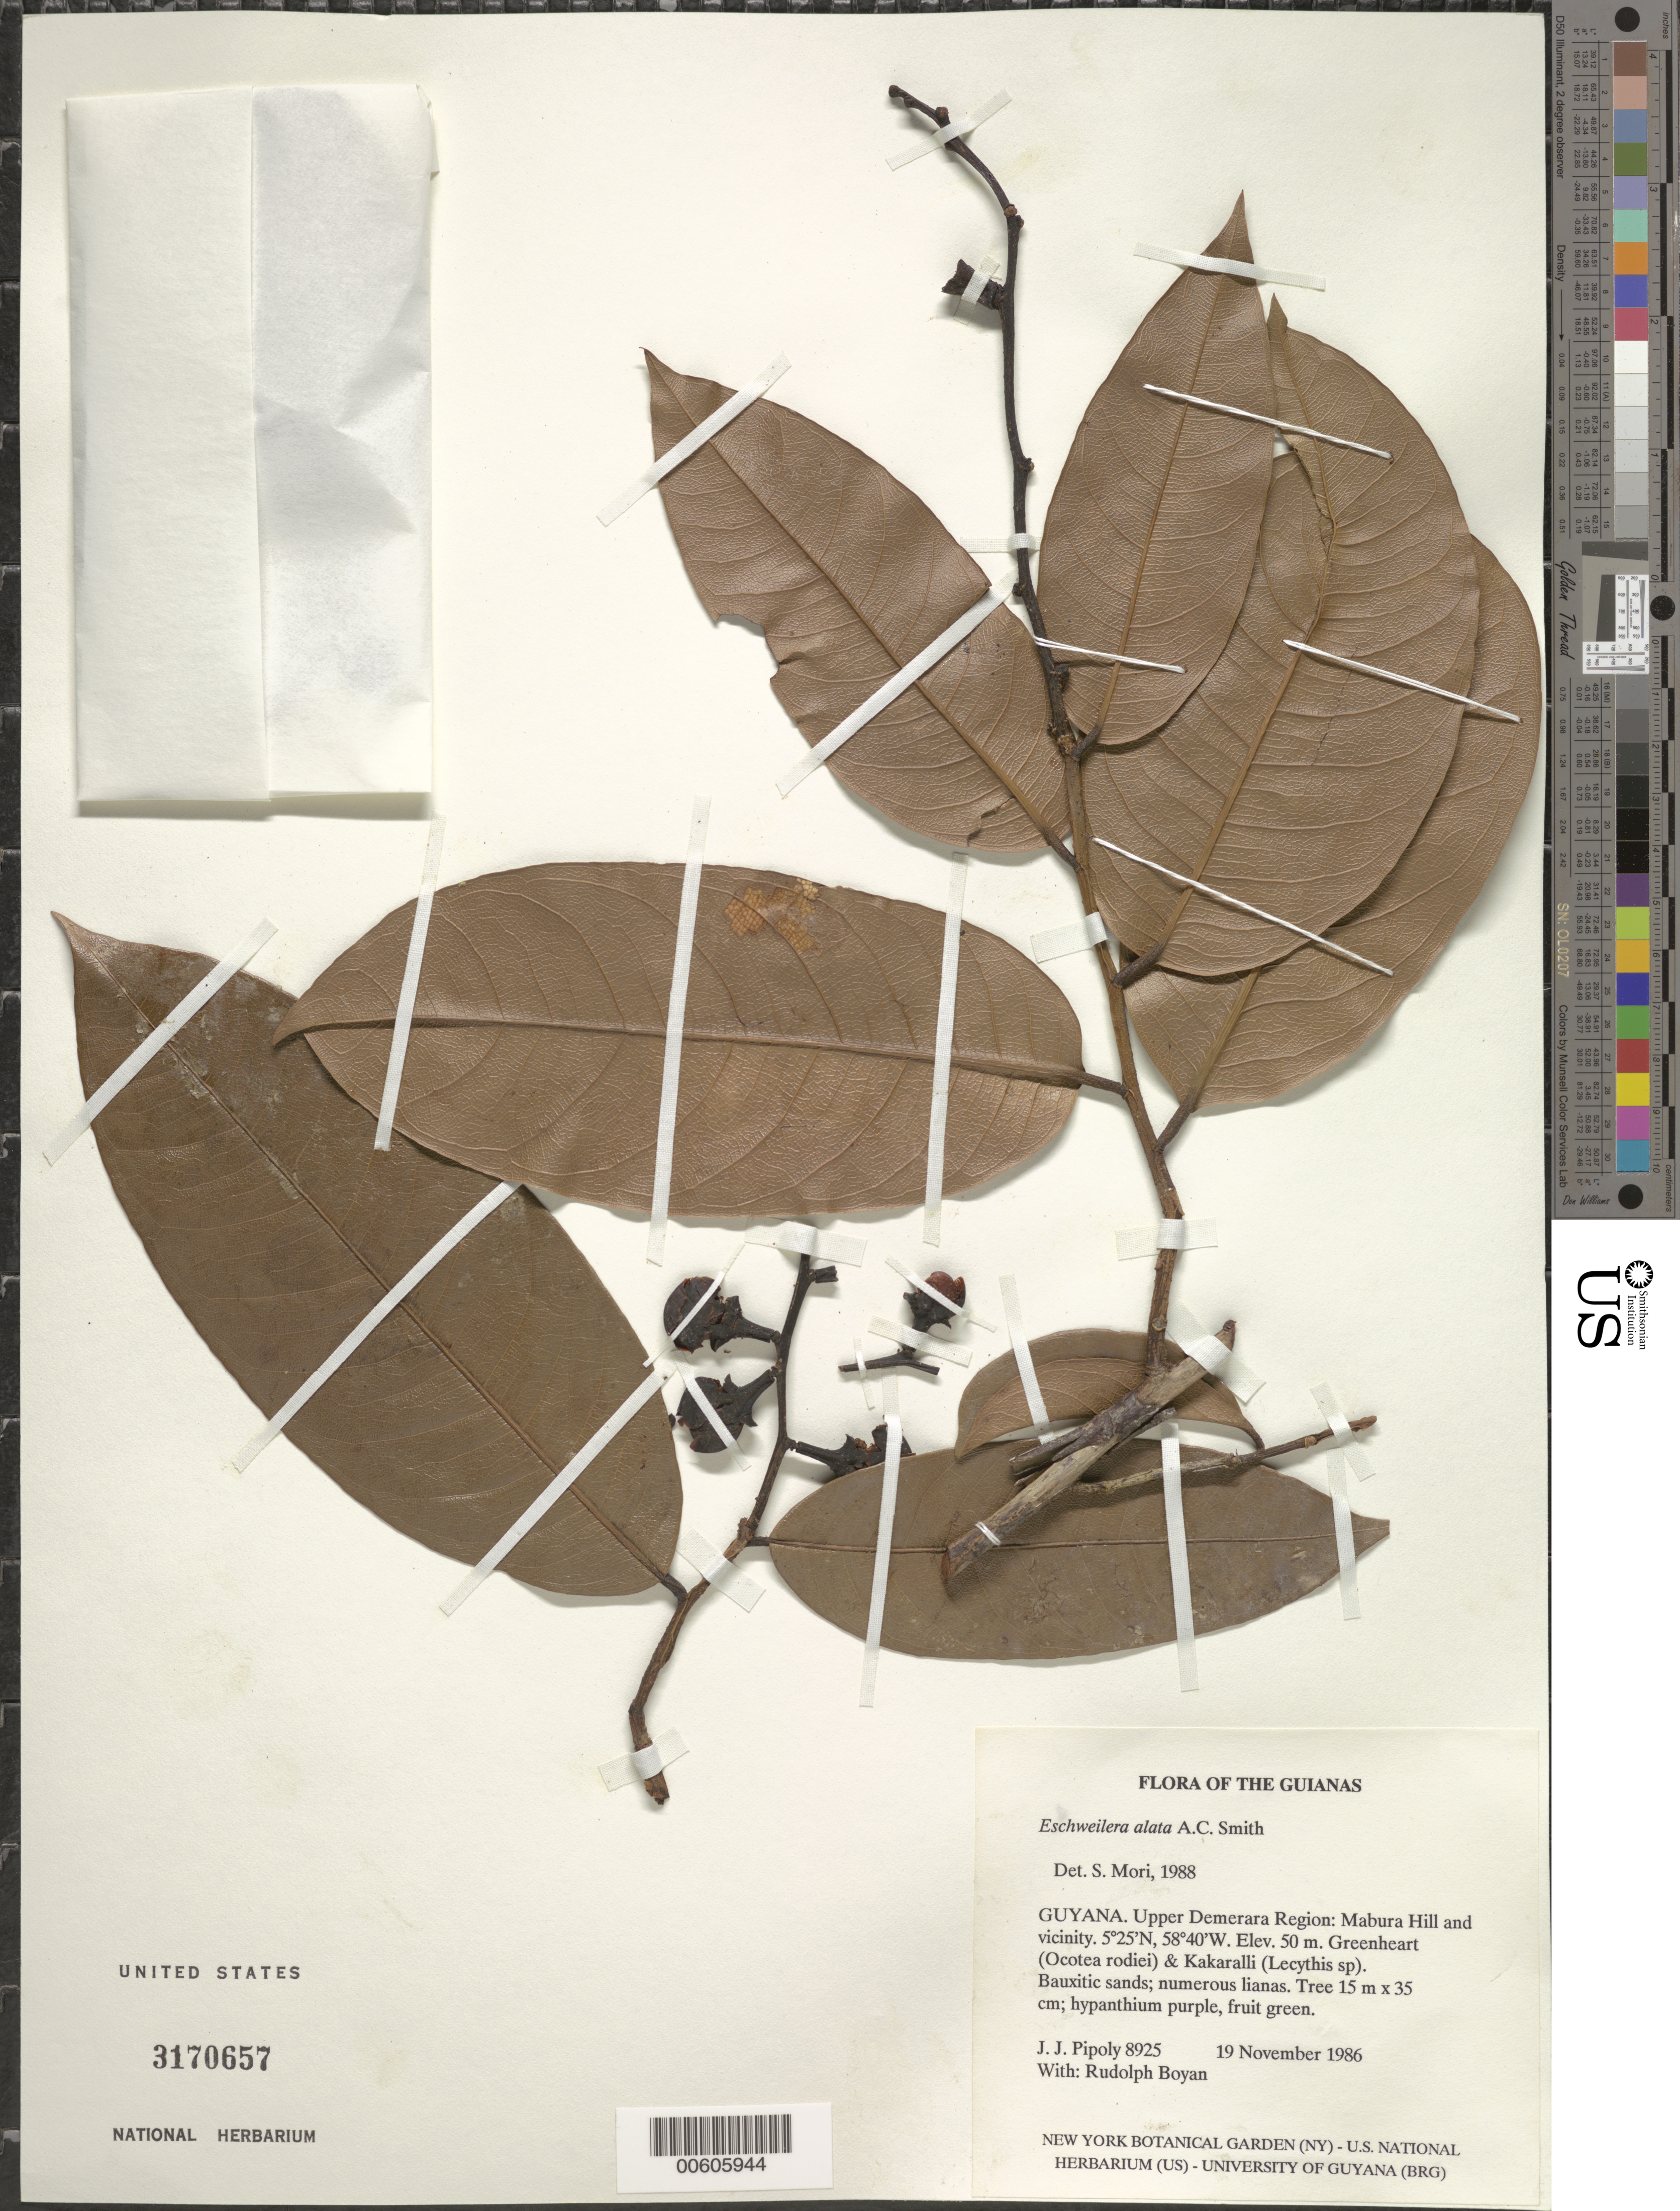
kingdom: Plantae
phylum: Tracheophyta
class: Magnoliopsida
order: Ericales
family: Lecythidaceae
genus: Eschweilera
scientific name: Eschweilera alata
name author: A.C. Sm.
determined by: Mori, Scott A.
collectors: J. J. Pipoly & R. Boyan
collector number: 8925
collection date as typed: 19 November 1986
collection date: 1986-11-19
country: Guyana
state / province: U. Demerara-Berbice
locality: Mabura Hill and vicinity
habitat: Forest on bauxitic sands. Greenheart (Ocotea rodiaei) and Kakaralli (Lecythis sp). Numerous lianas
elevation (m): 50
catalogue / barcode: US 3170657